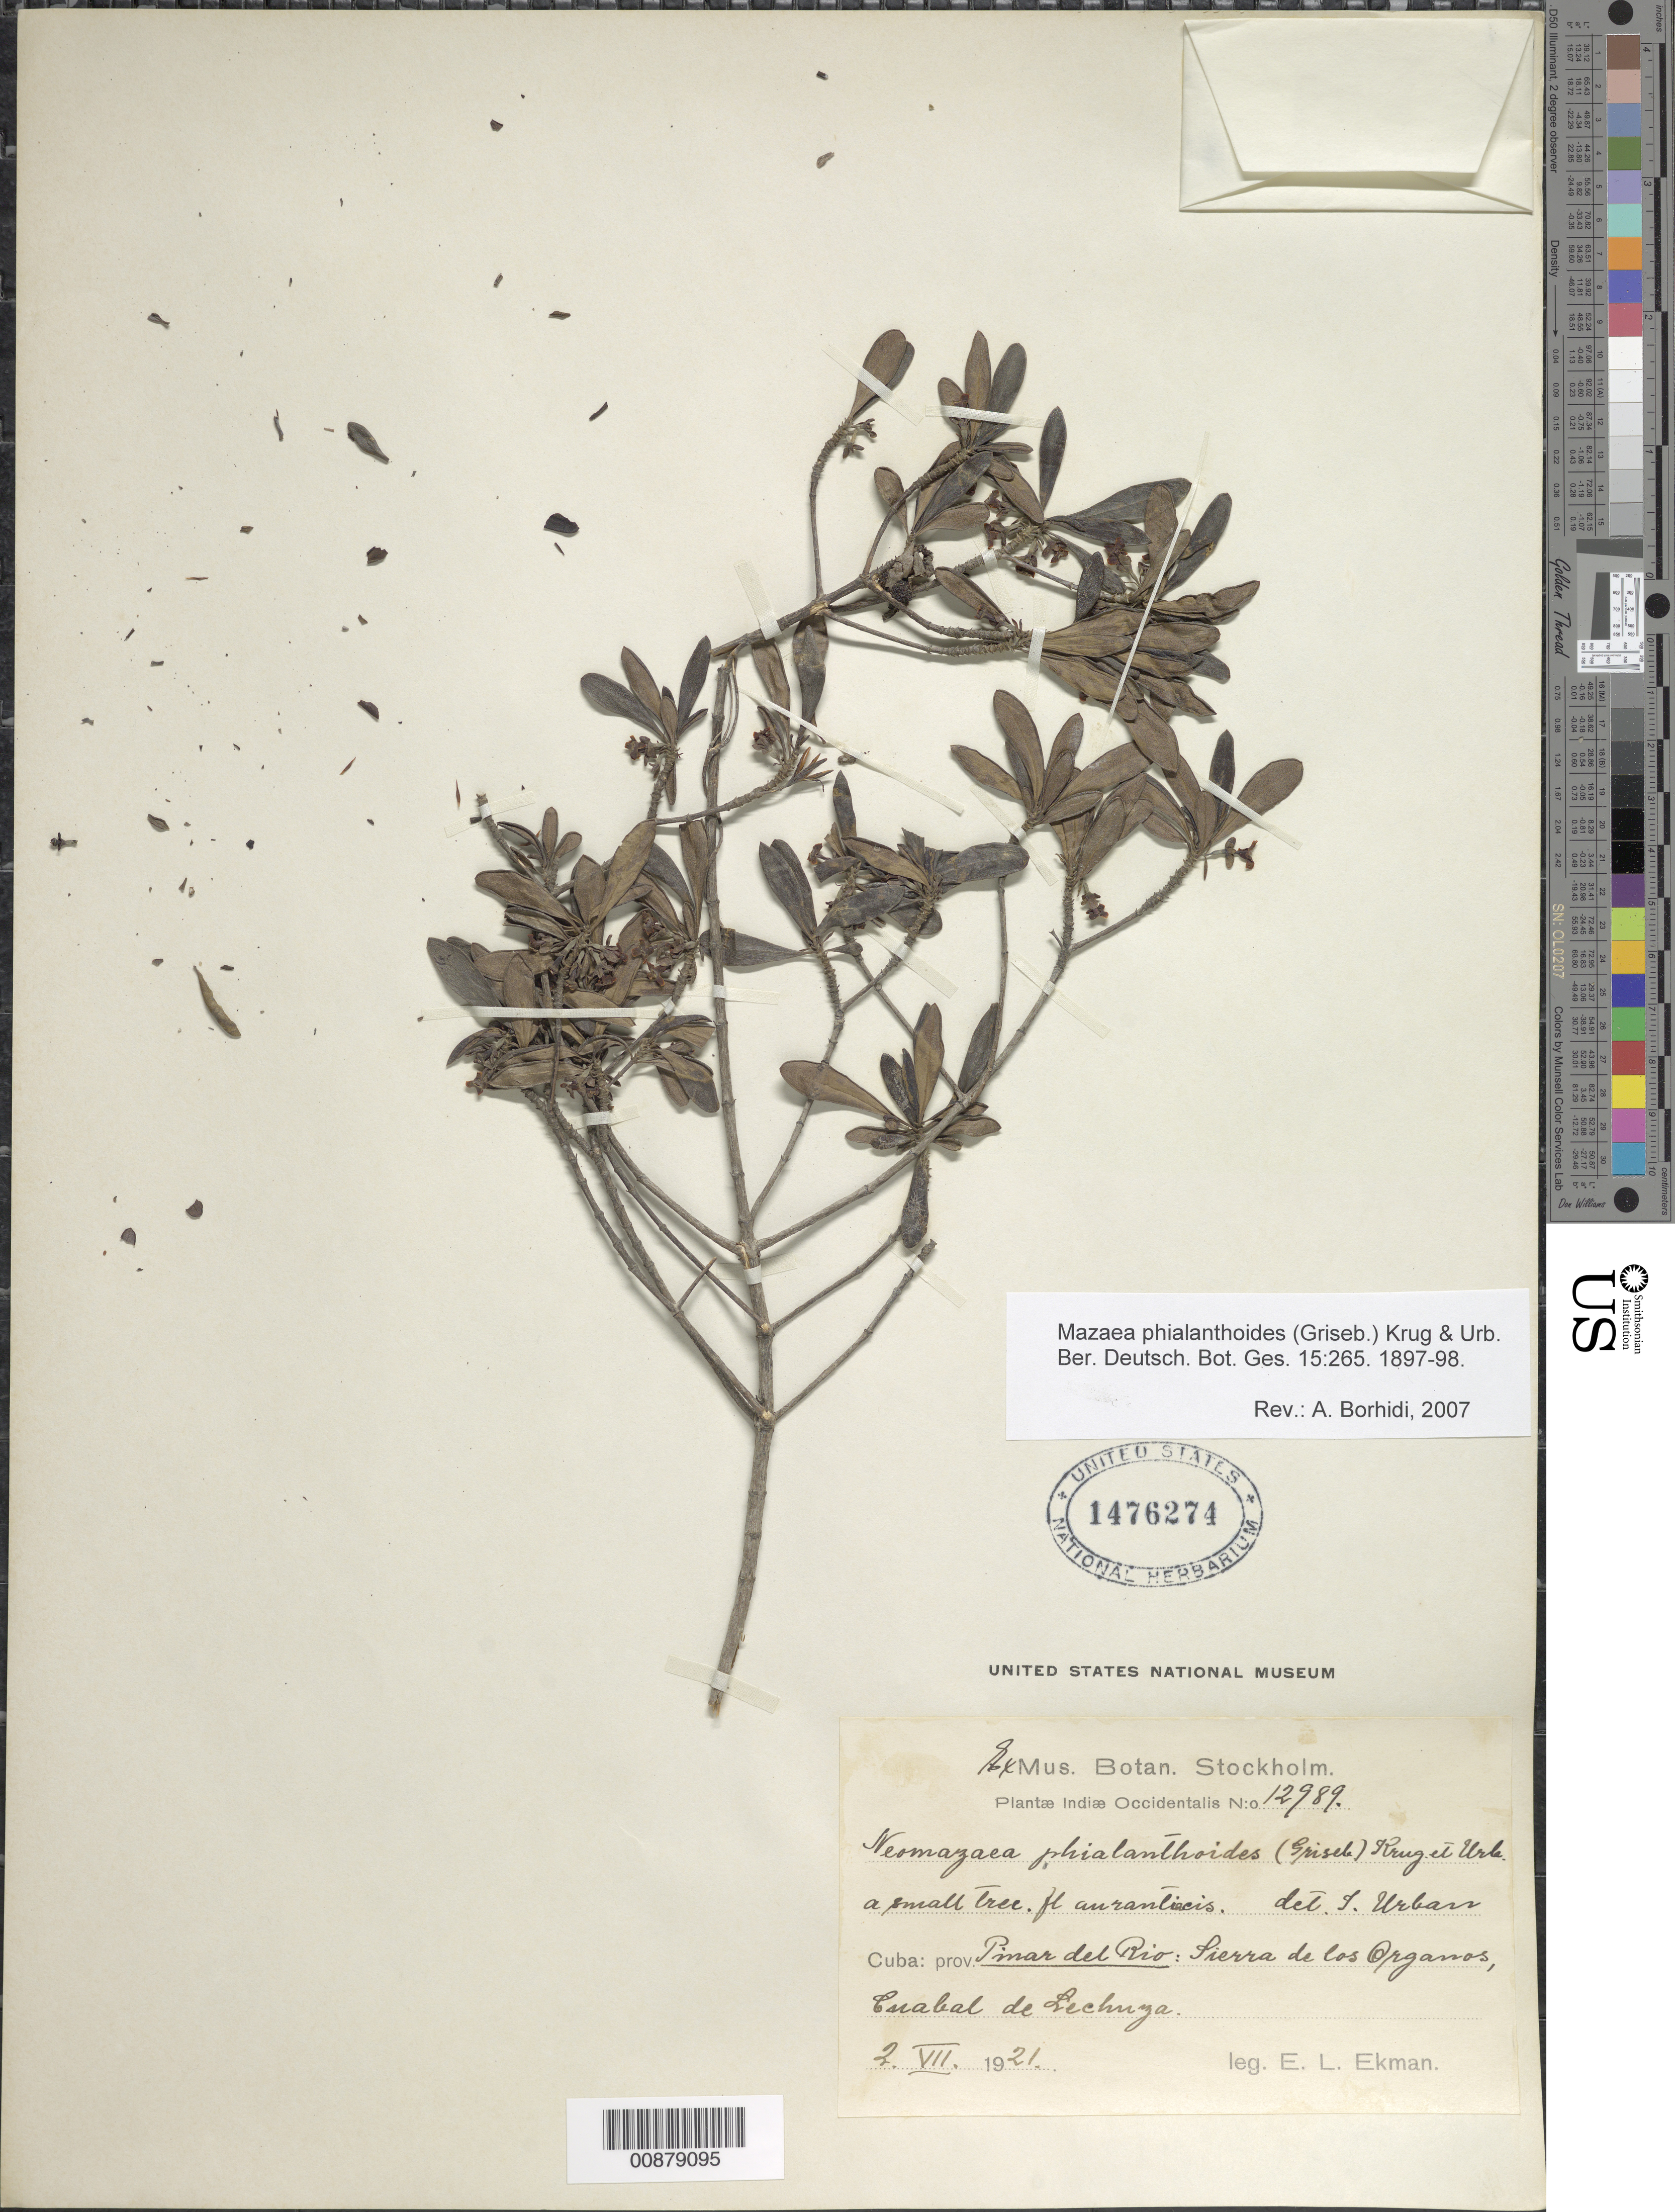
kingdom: Plantae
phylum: Tracheophyta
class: Magnoliopsida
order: Gentianales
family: Rubiaceae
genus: Mazaea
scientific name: Mazaea phialanthoides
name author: (Griseb.) Krug & Urb.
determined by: Borhidi, Attila L.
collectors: E. L. Ekman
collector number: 12989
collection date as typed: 02 Jul 1921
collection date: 1921-07-02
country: Cuba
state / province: Pinar del Rio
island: Cuba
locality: Sierra de las Organos, Cuabal de Lechuya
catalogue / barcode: US 1476274